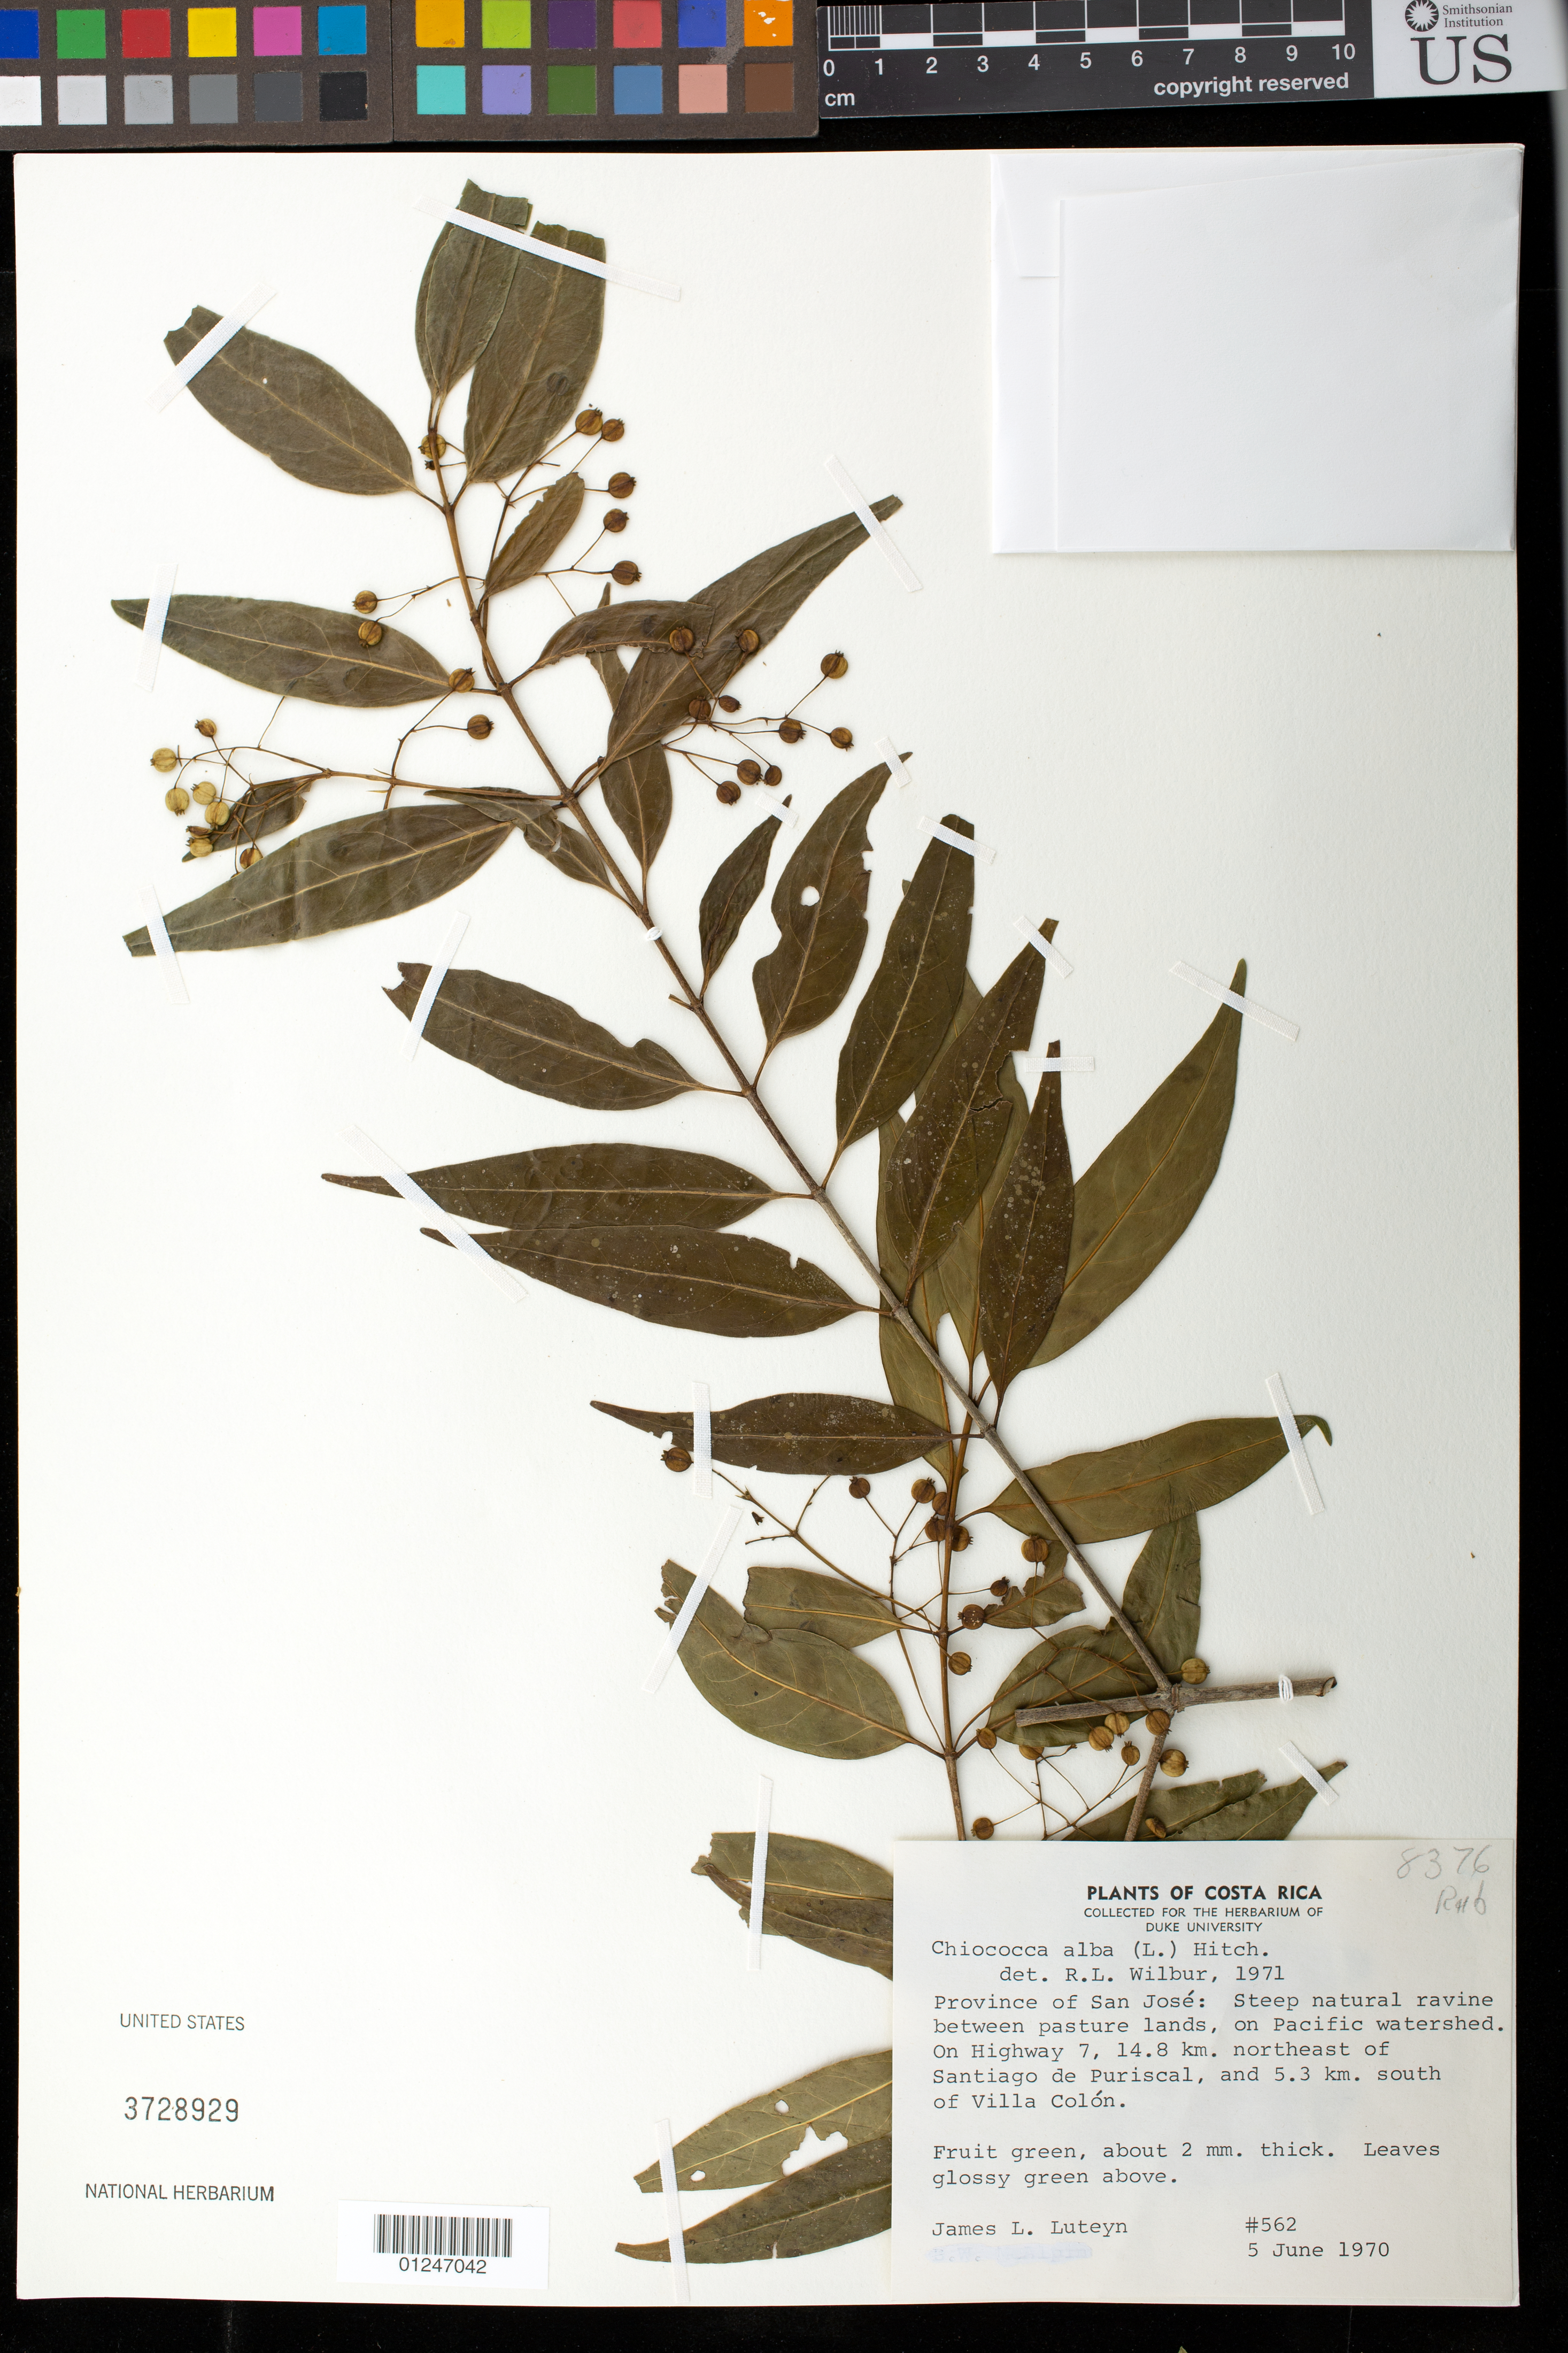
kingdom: Plantae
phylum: Tracheophyta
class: Magnoliopsida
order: Gentianales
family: Rubiaceae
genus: Chiococca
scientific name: Chiococca alba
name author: (L.) Hitchc.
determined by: Wilbur, R. L.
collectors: J. L. Luteyn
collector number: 562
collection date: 1970-06-05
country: Costa Rica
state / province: San José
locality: on Highway 7, 14.5 KM NE of Santiago de Puriscal, and 5.3 KM S of Villa Colon.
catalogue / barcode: US 3728929